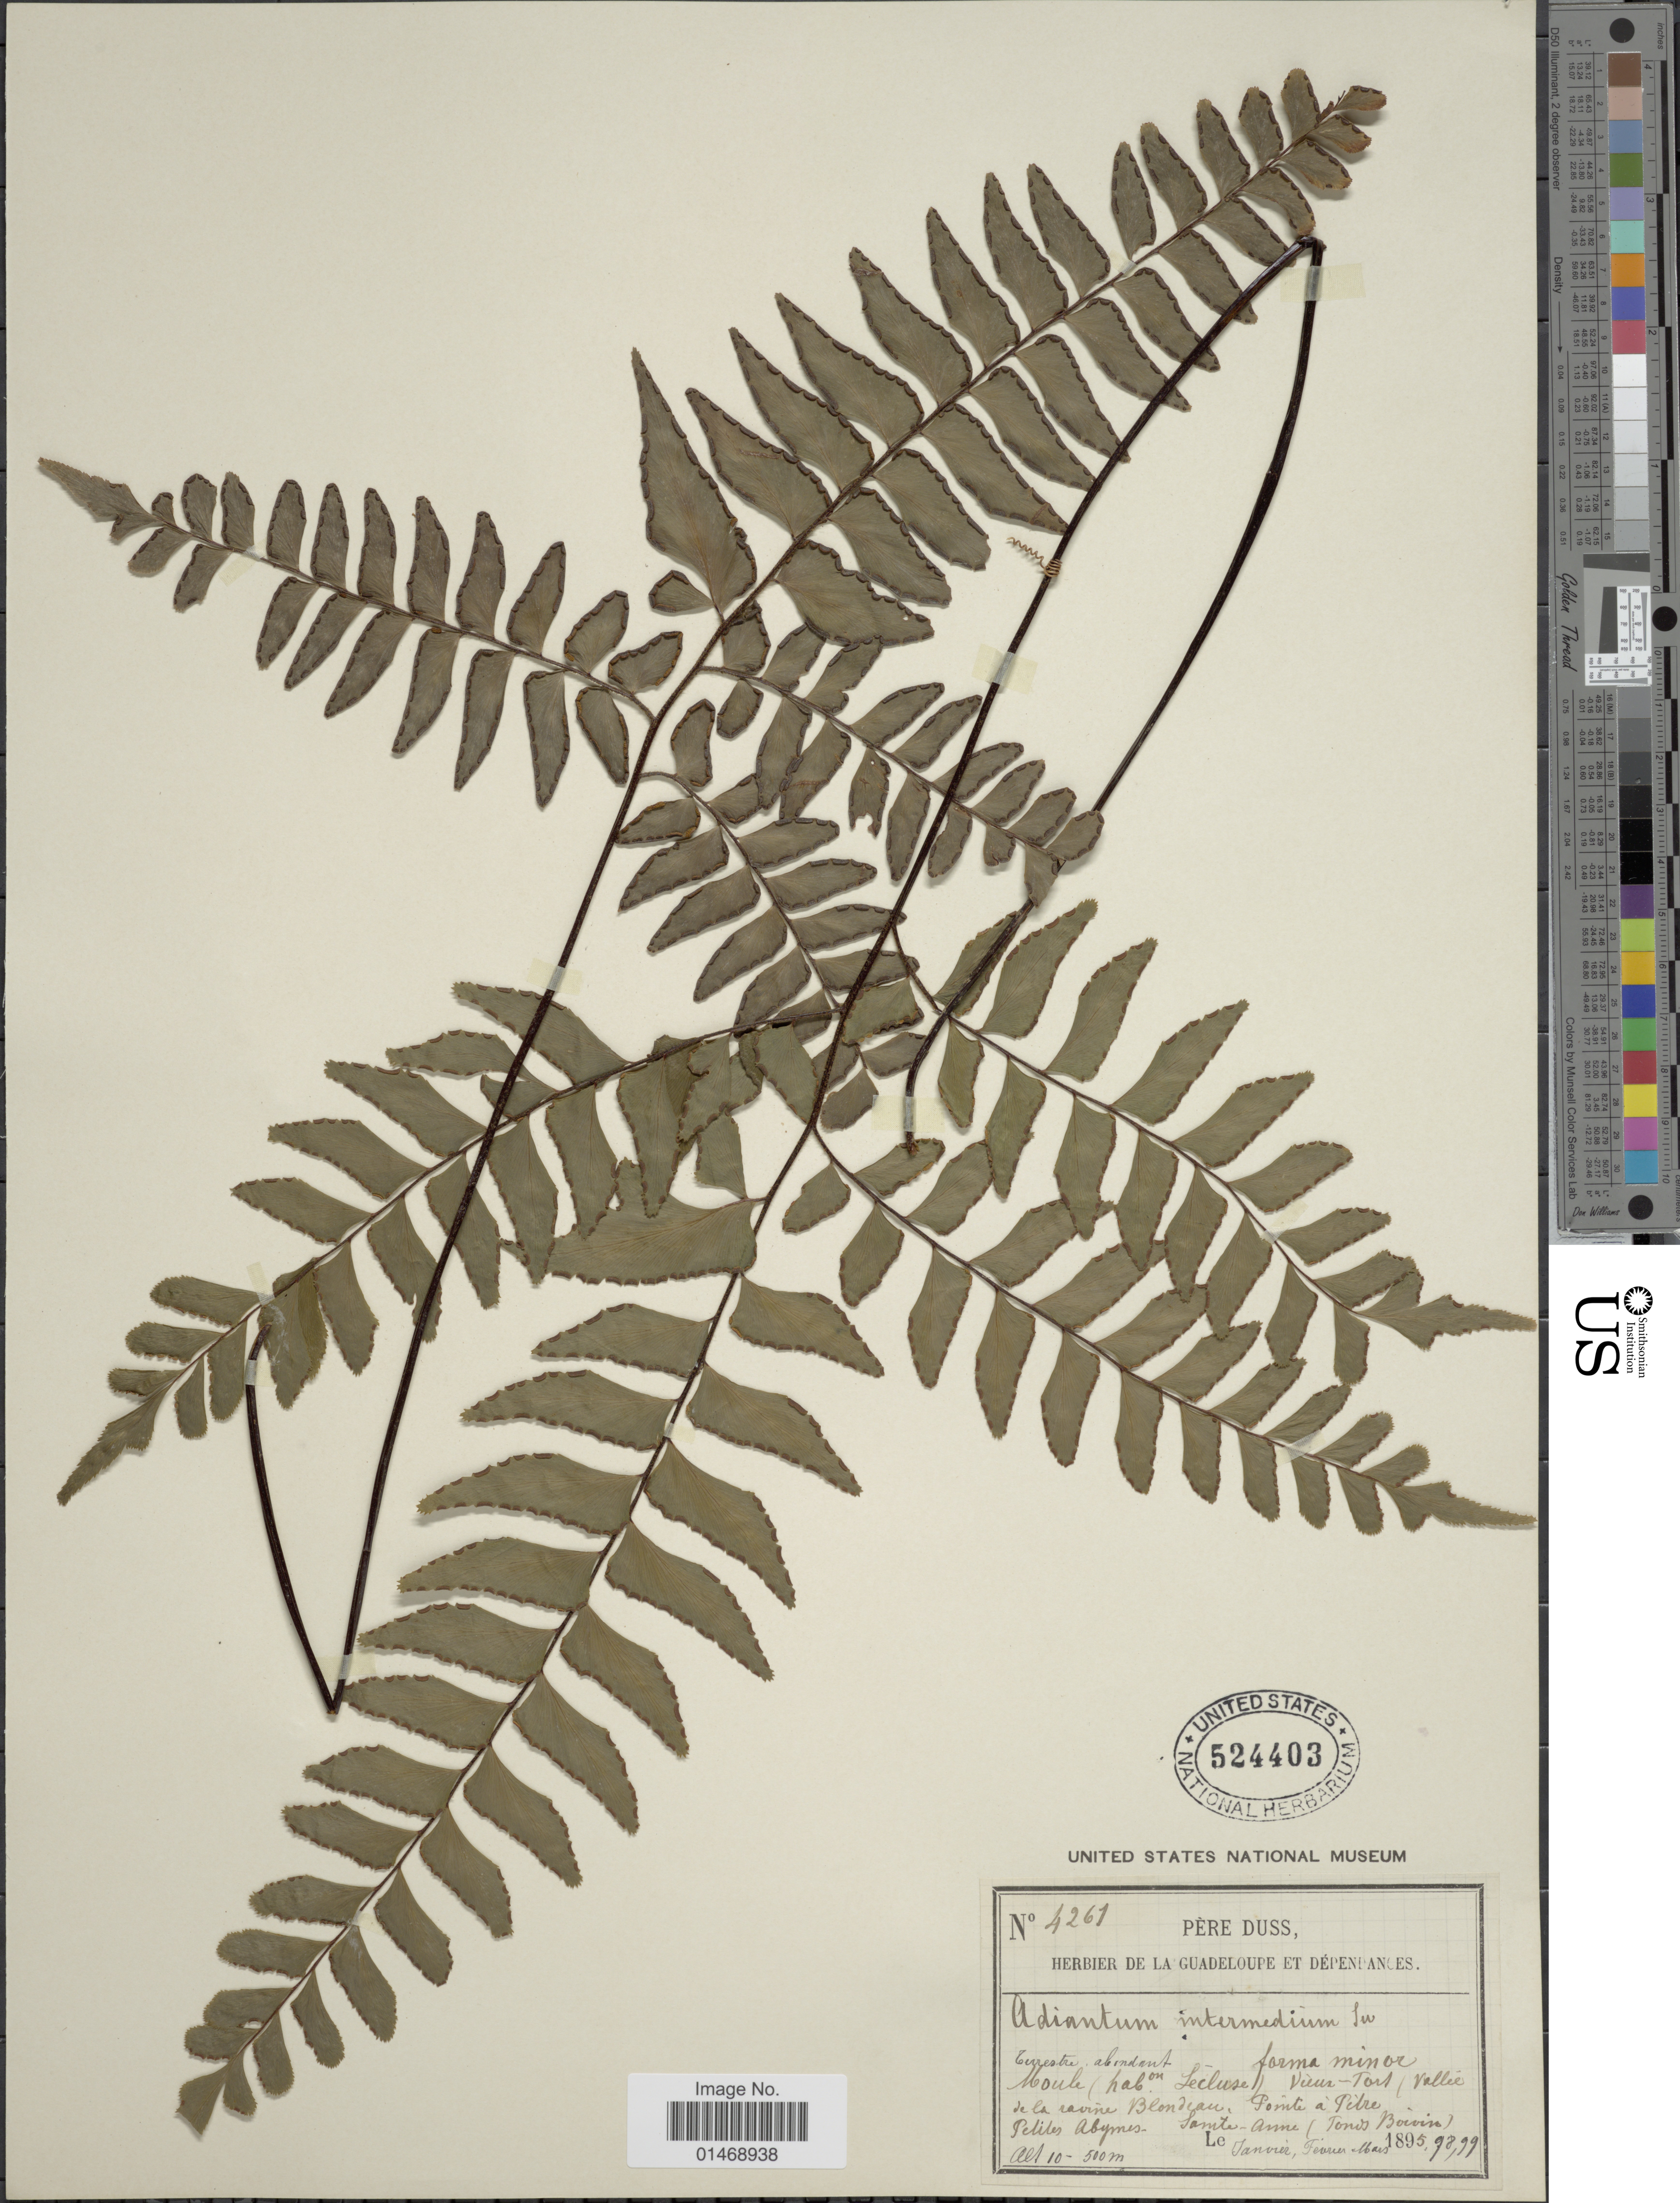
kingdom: Plantae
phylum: Tracheophyta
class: Polypodiopsida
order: Polypodiales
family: Pteridaceae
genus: Adiantum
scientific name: Adiantum latifolium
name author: Lam.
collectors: Père Duss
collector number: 4261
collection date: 1895-01/1895-03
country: Guadeloupe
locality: Moule (hab. on L'Ecluse) Vieux-Fort (Vallée de la ravine Blondeau, Pointe a Pitre, Petites Abymes Sainte-Anne (Fonds Boivin)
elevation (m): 10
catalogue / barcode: US 524403